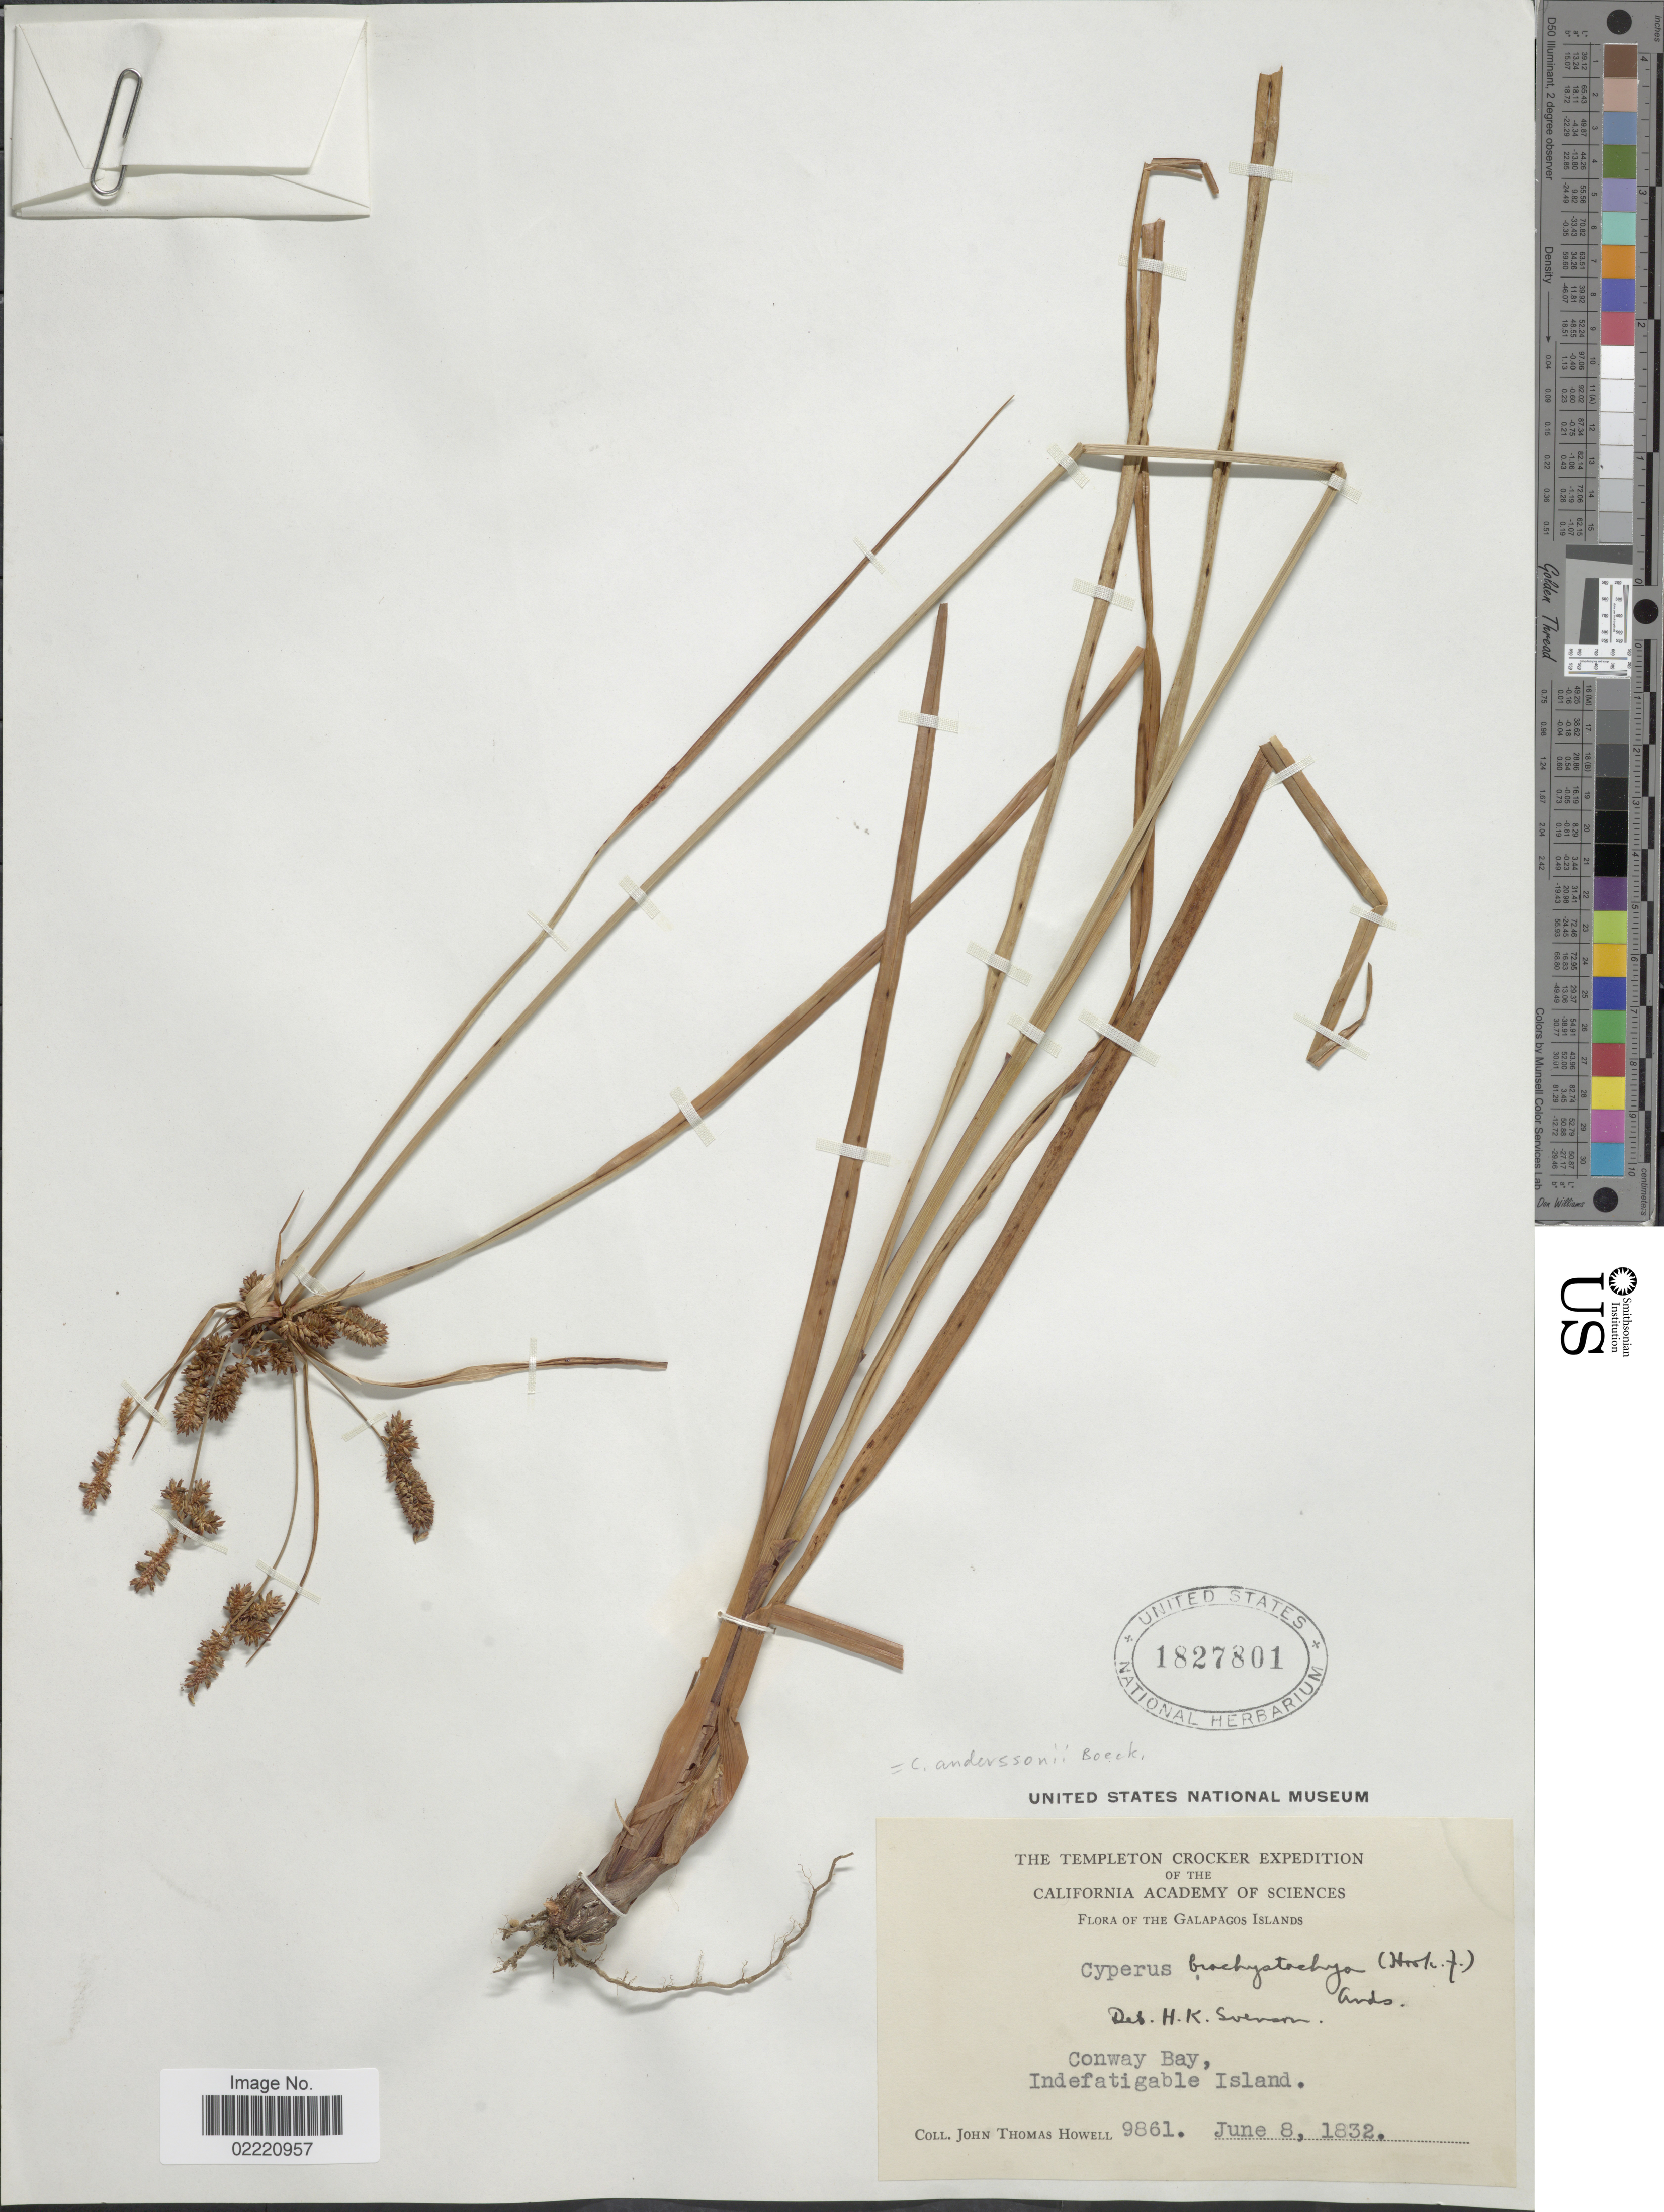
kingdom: Plantae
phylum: Tracheophyta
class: Liliopsida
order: Poales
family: Cyperaceae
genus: Cyperus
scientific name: Cyperus anderssonii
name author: Boeckeler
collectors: J. T. Howell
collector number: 9861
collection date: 1832-06-08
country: Ecuador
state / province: Colón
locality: The Galapagos Islands, Conway Bay, Indefatigable Island.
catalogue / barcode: US 1827801